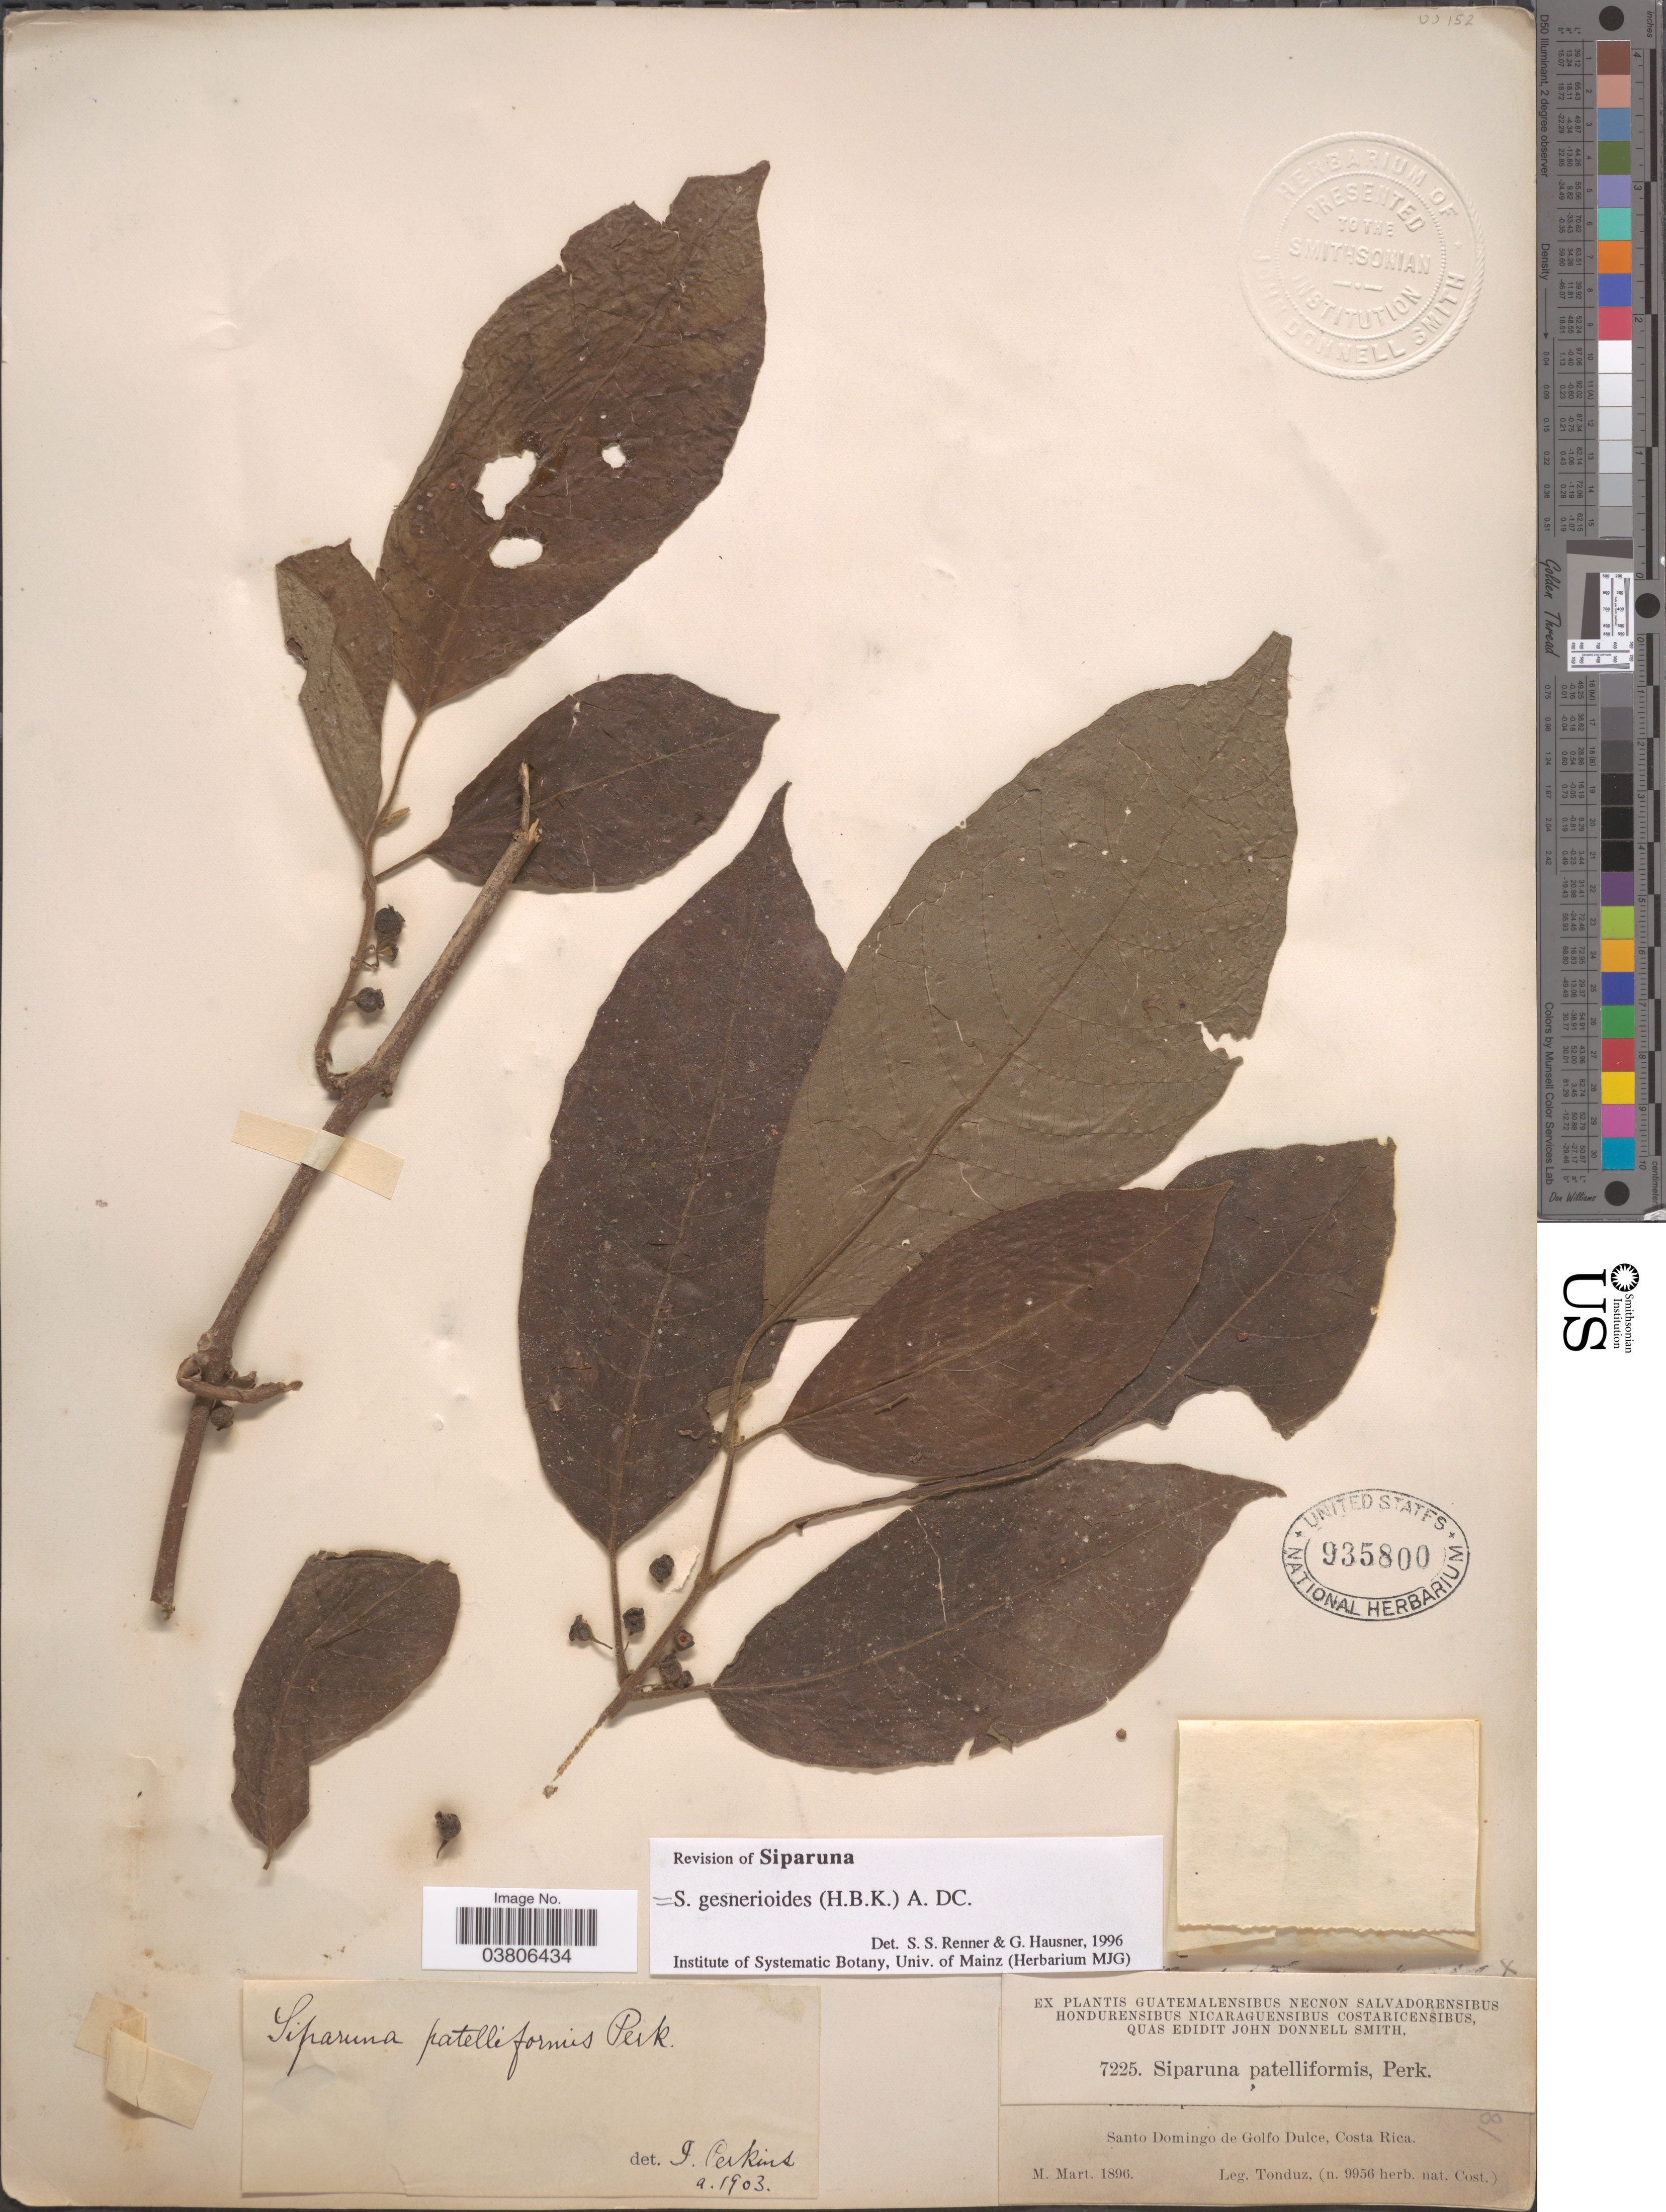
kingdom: Plantae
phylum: Tracheophyta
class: Magnoliopsida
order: Laurales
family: Siparunaceae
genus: Siparuna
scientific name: Siparuna gesnerioides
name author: (Kunth) A. DC.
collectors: Tonduz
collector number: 7225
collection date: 1896-03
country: Costa Rica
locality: Santo Domingo de Golfo Dulce.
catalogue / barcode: US 935800